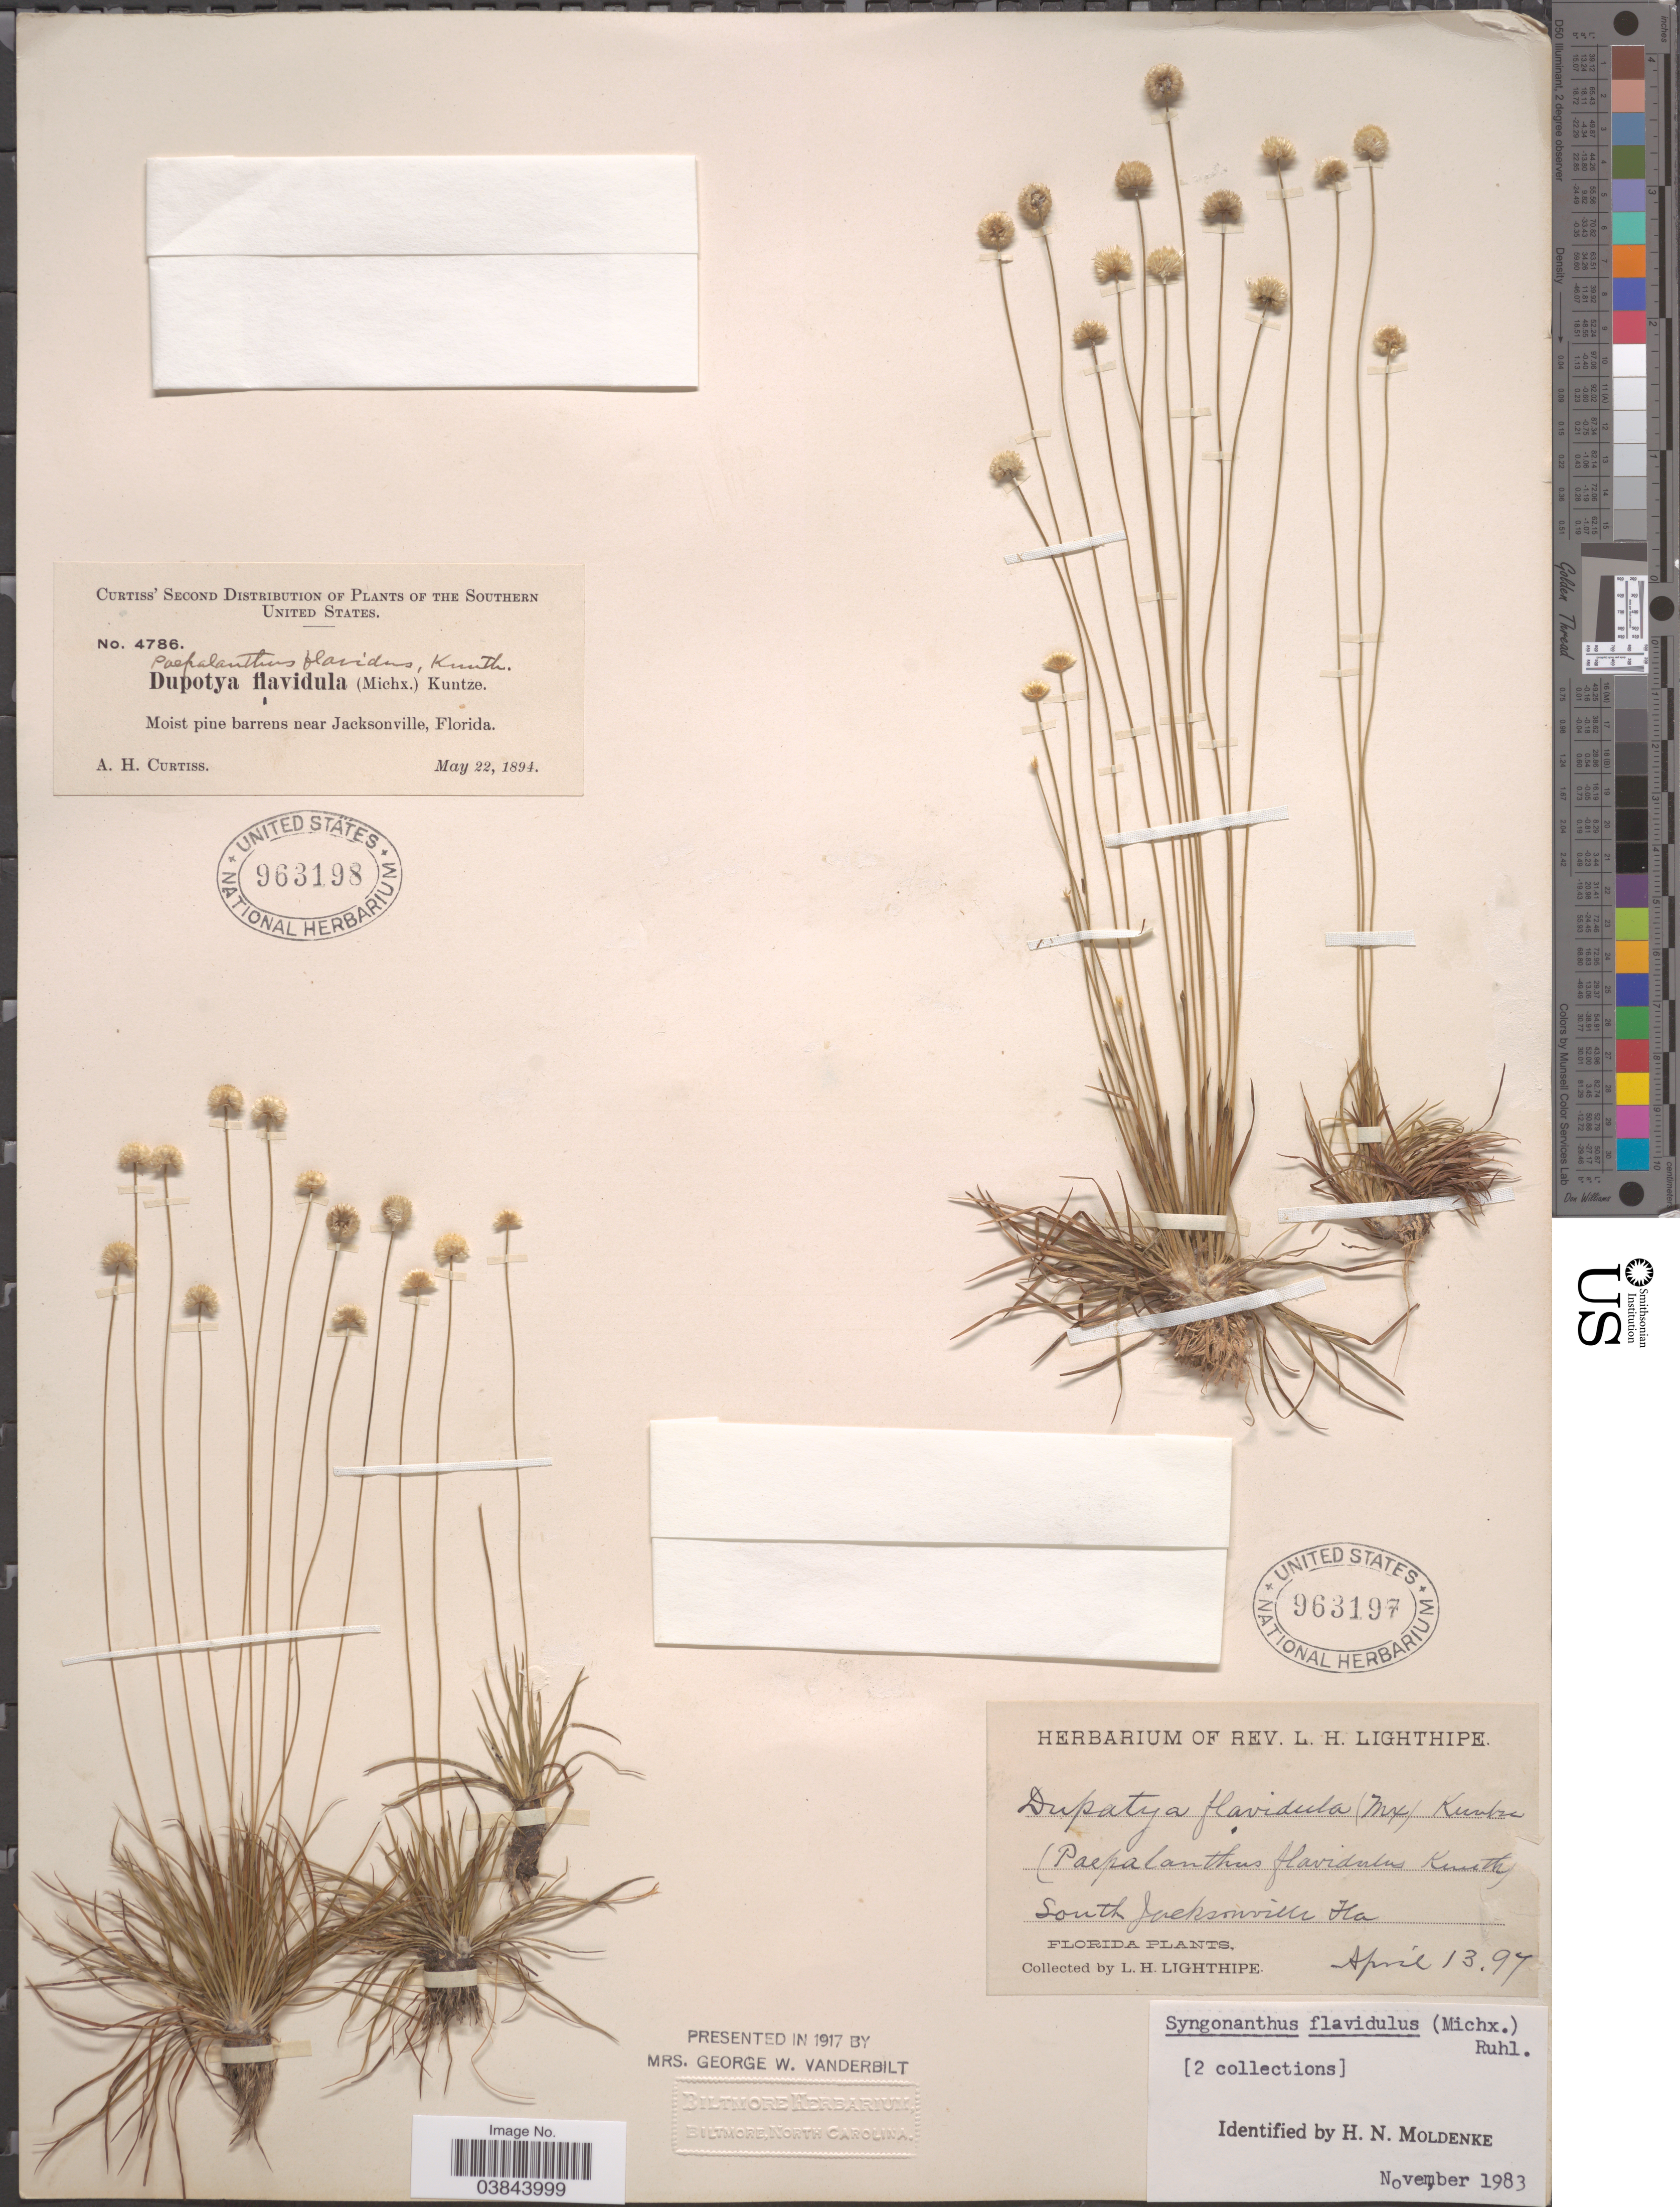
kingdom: Plantae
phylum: Tracheophyta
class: Liliopsida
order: Poales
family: Eriocaulaceae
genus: Syngonanthus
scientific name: Syngonanthus flavidulus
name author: (Michx.) Ruhland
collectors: A. H. Curtiss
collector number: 4786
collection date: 1894-05-22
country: United States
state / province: Florida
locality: Southern United States. Moist pine barrens near Jacksonville.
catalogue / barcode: US 963198-2